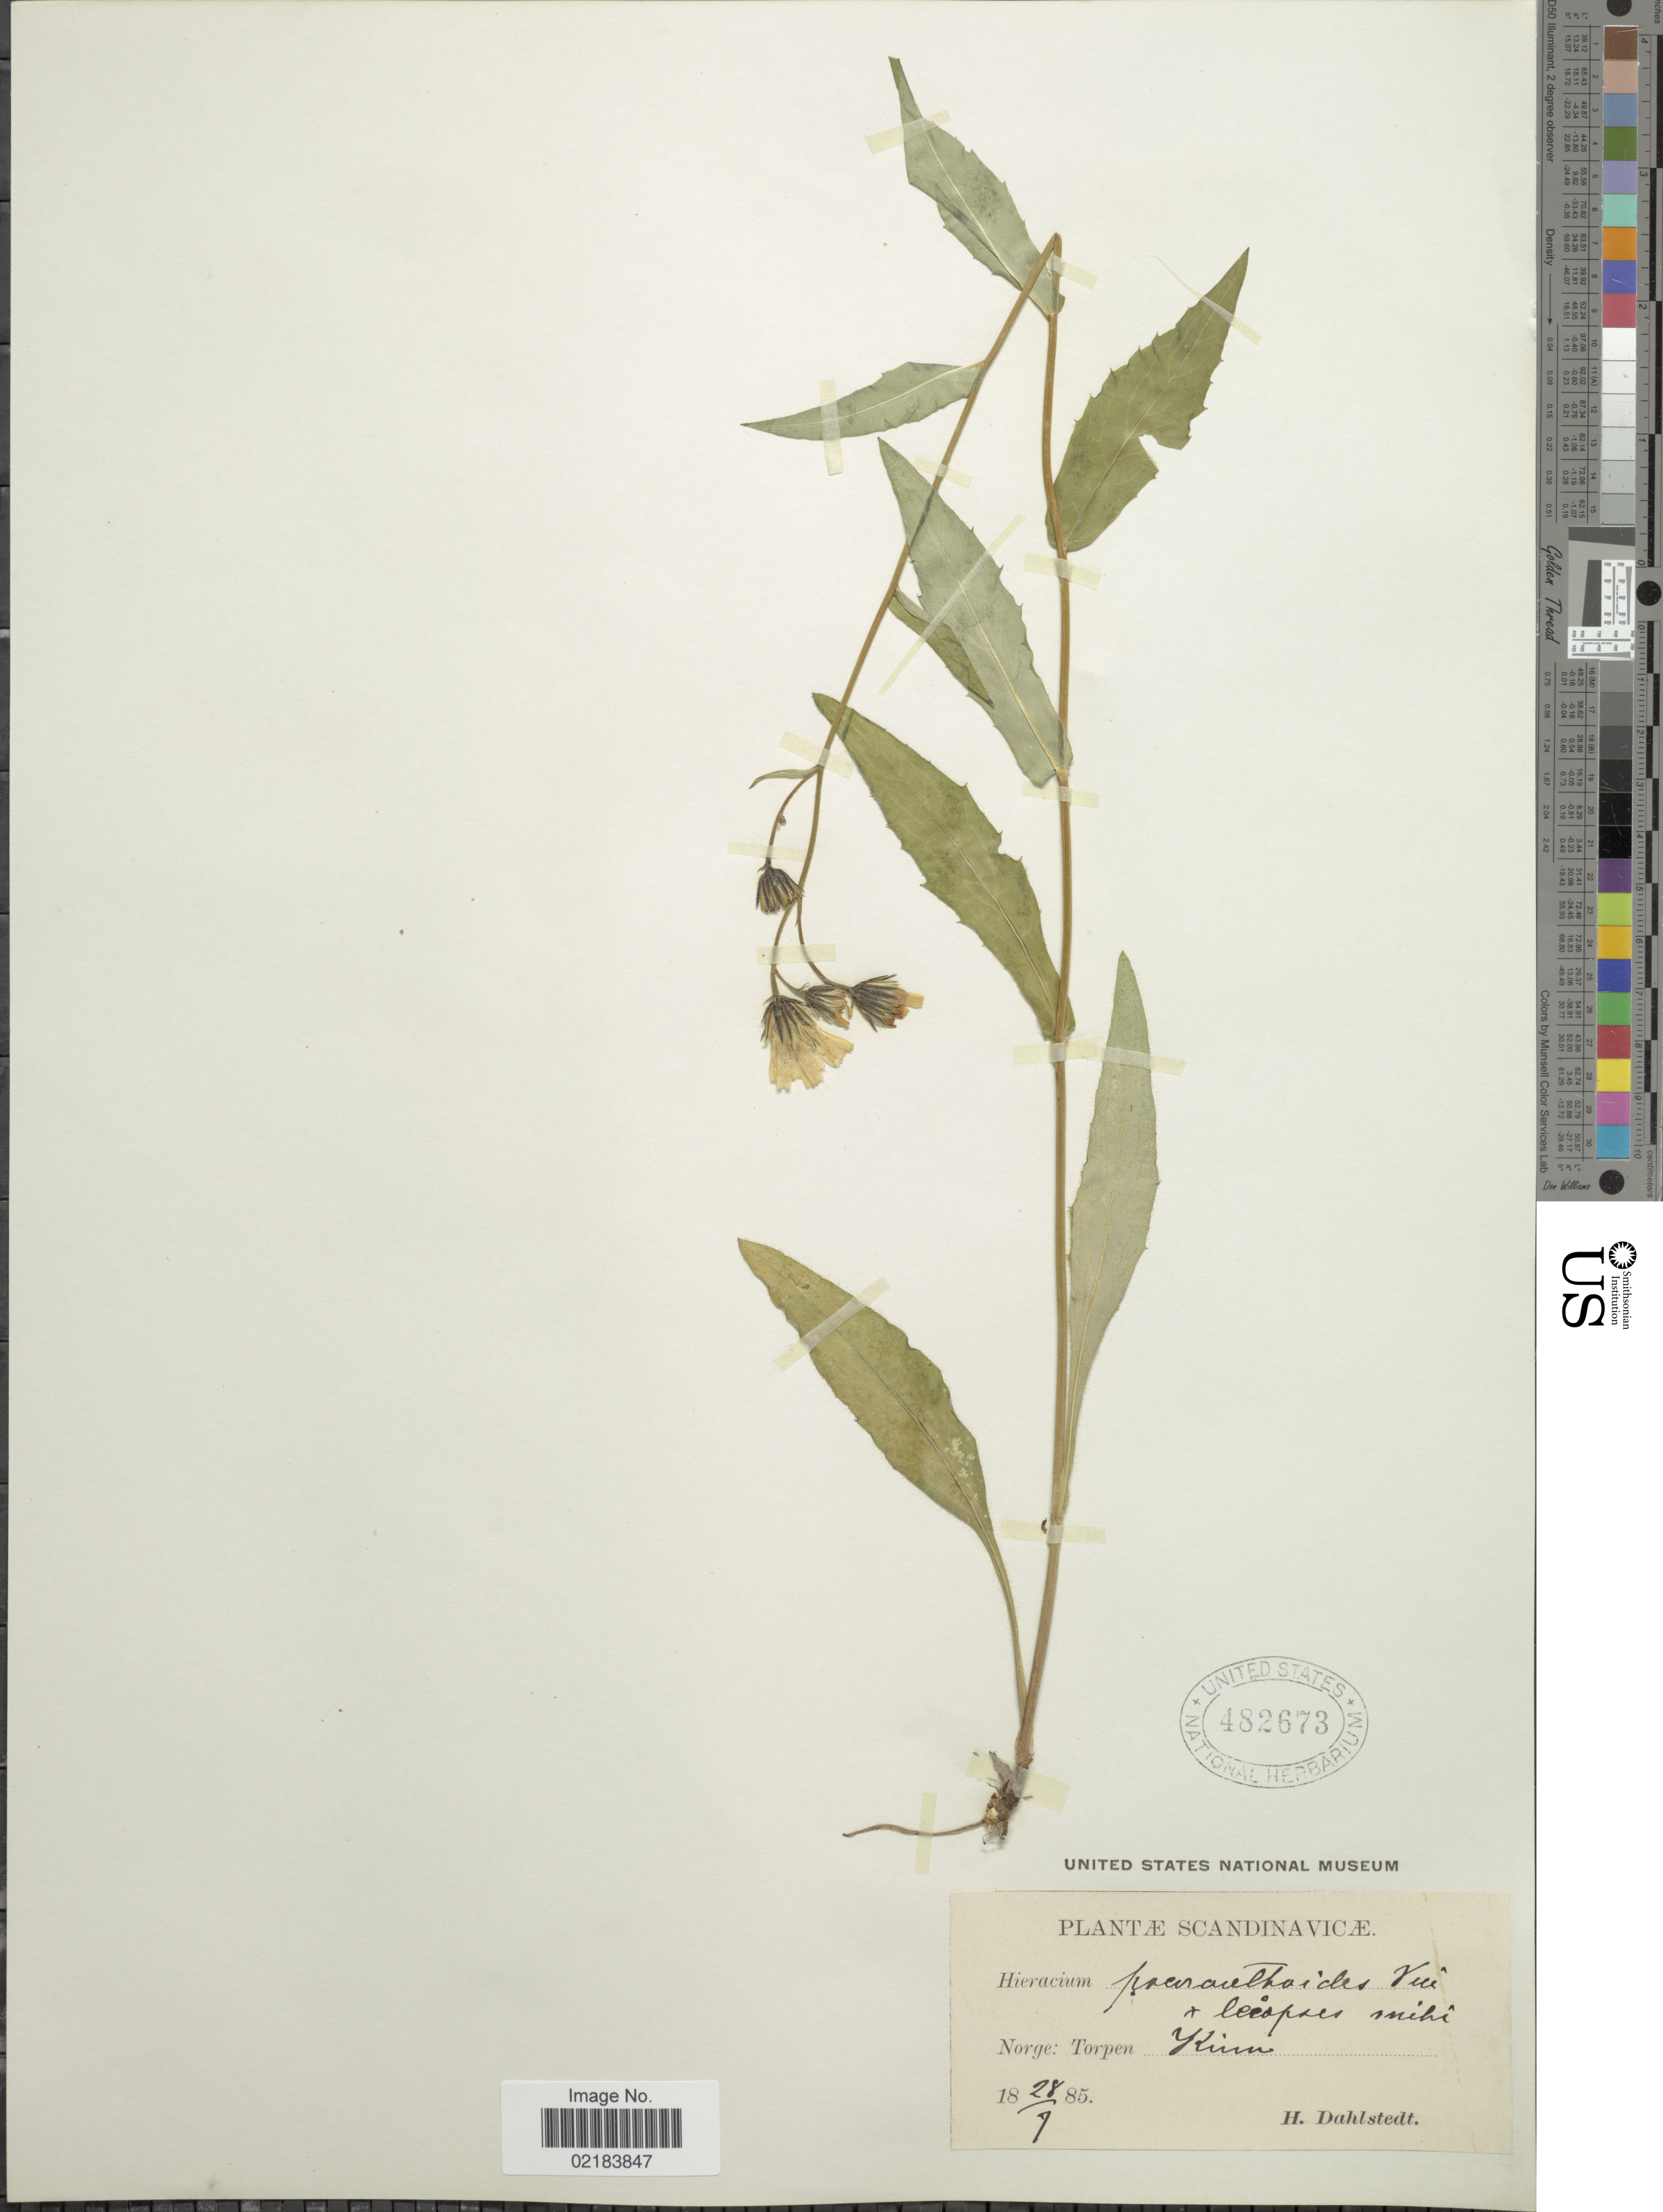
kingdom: Plantae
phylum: Tracheophyta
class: Magnoliopsida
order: Asterales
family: Asteraceae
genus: Hieracium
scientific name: Hieracium prenanthoides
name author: Vill.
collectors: H. G. Dahlstedt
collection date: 1885-07-28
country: Norway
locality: Torpen, Kinn.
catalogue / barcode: US 482673